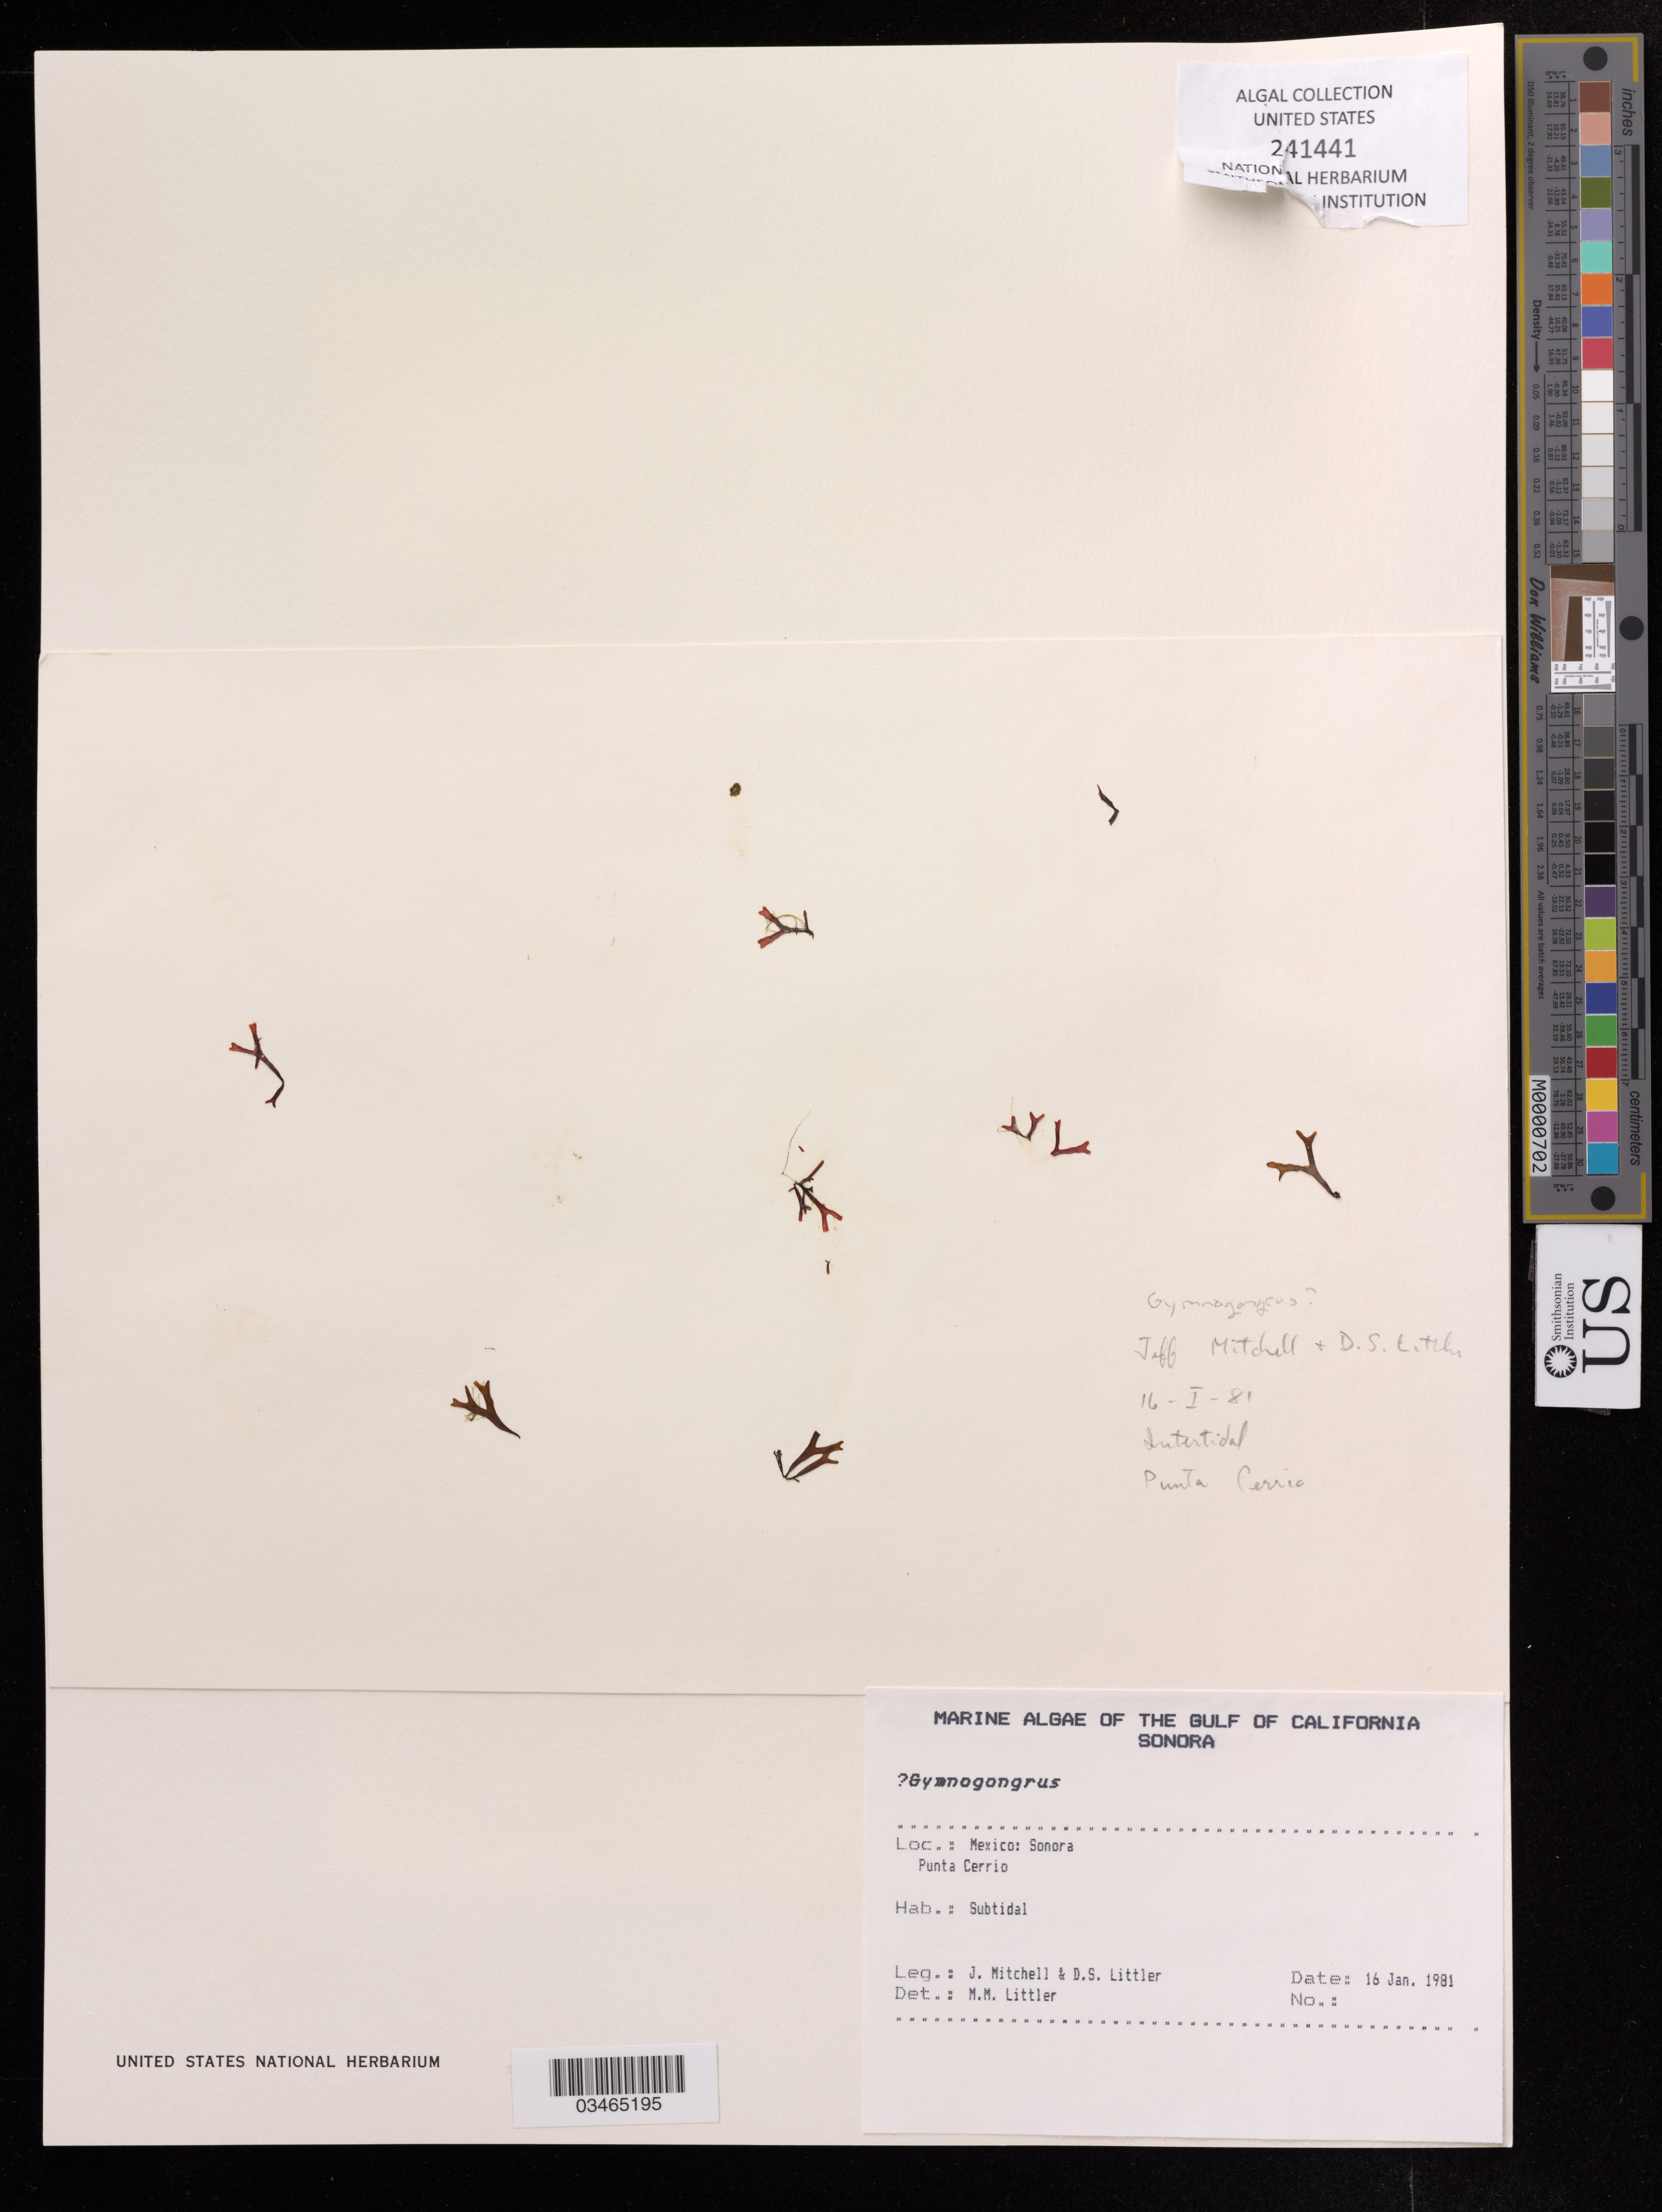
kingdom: Plantae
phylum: Rhodophyta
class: Florideophyceae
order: Gigartinales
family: Phyllophoraceae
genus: Gymnogongrus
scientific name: Gymnogongrus sp.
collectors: J. Mitchell & D. S. Littler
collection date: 1981-01-16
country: Mexico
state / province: Sonora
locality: Gulf of California. Punta Cerrio.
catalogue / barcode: US 241441